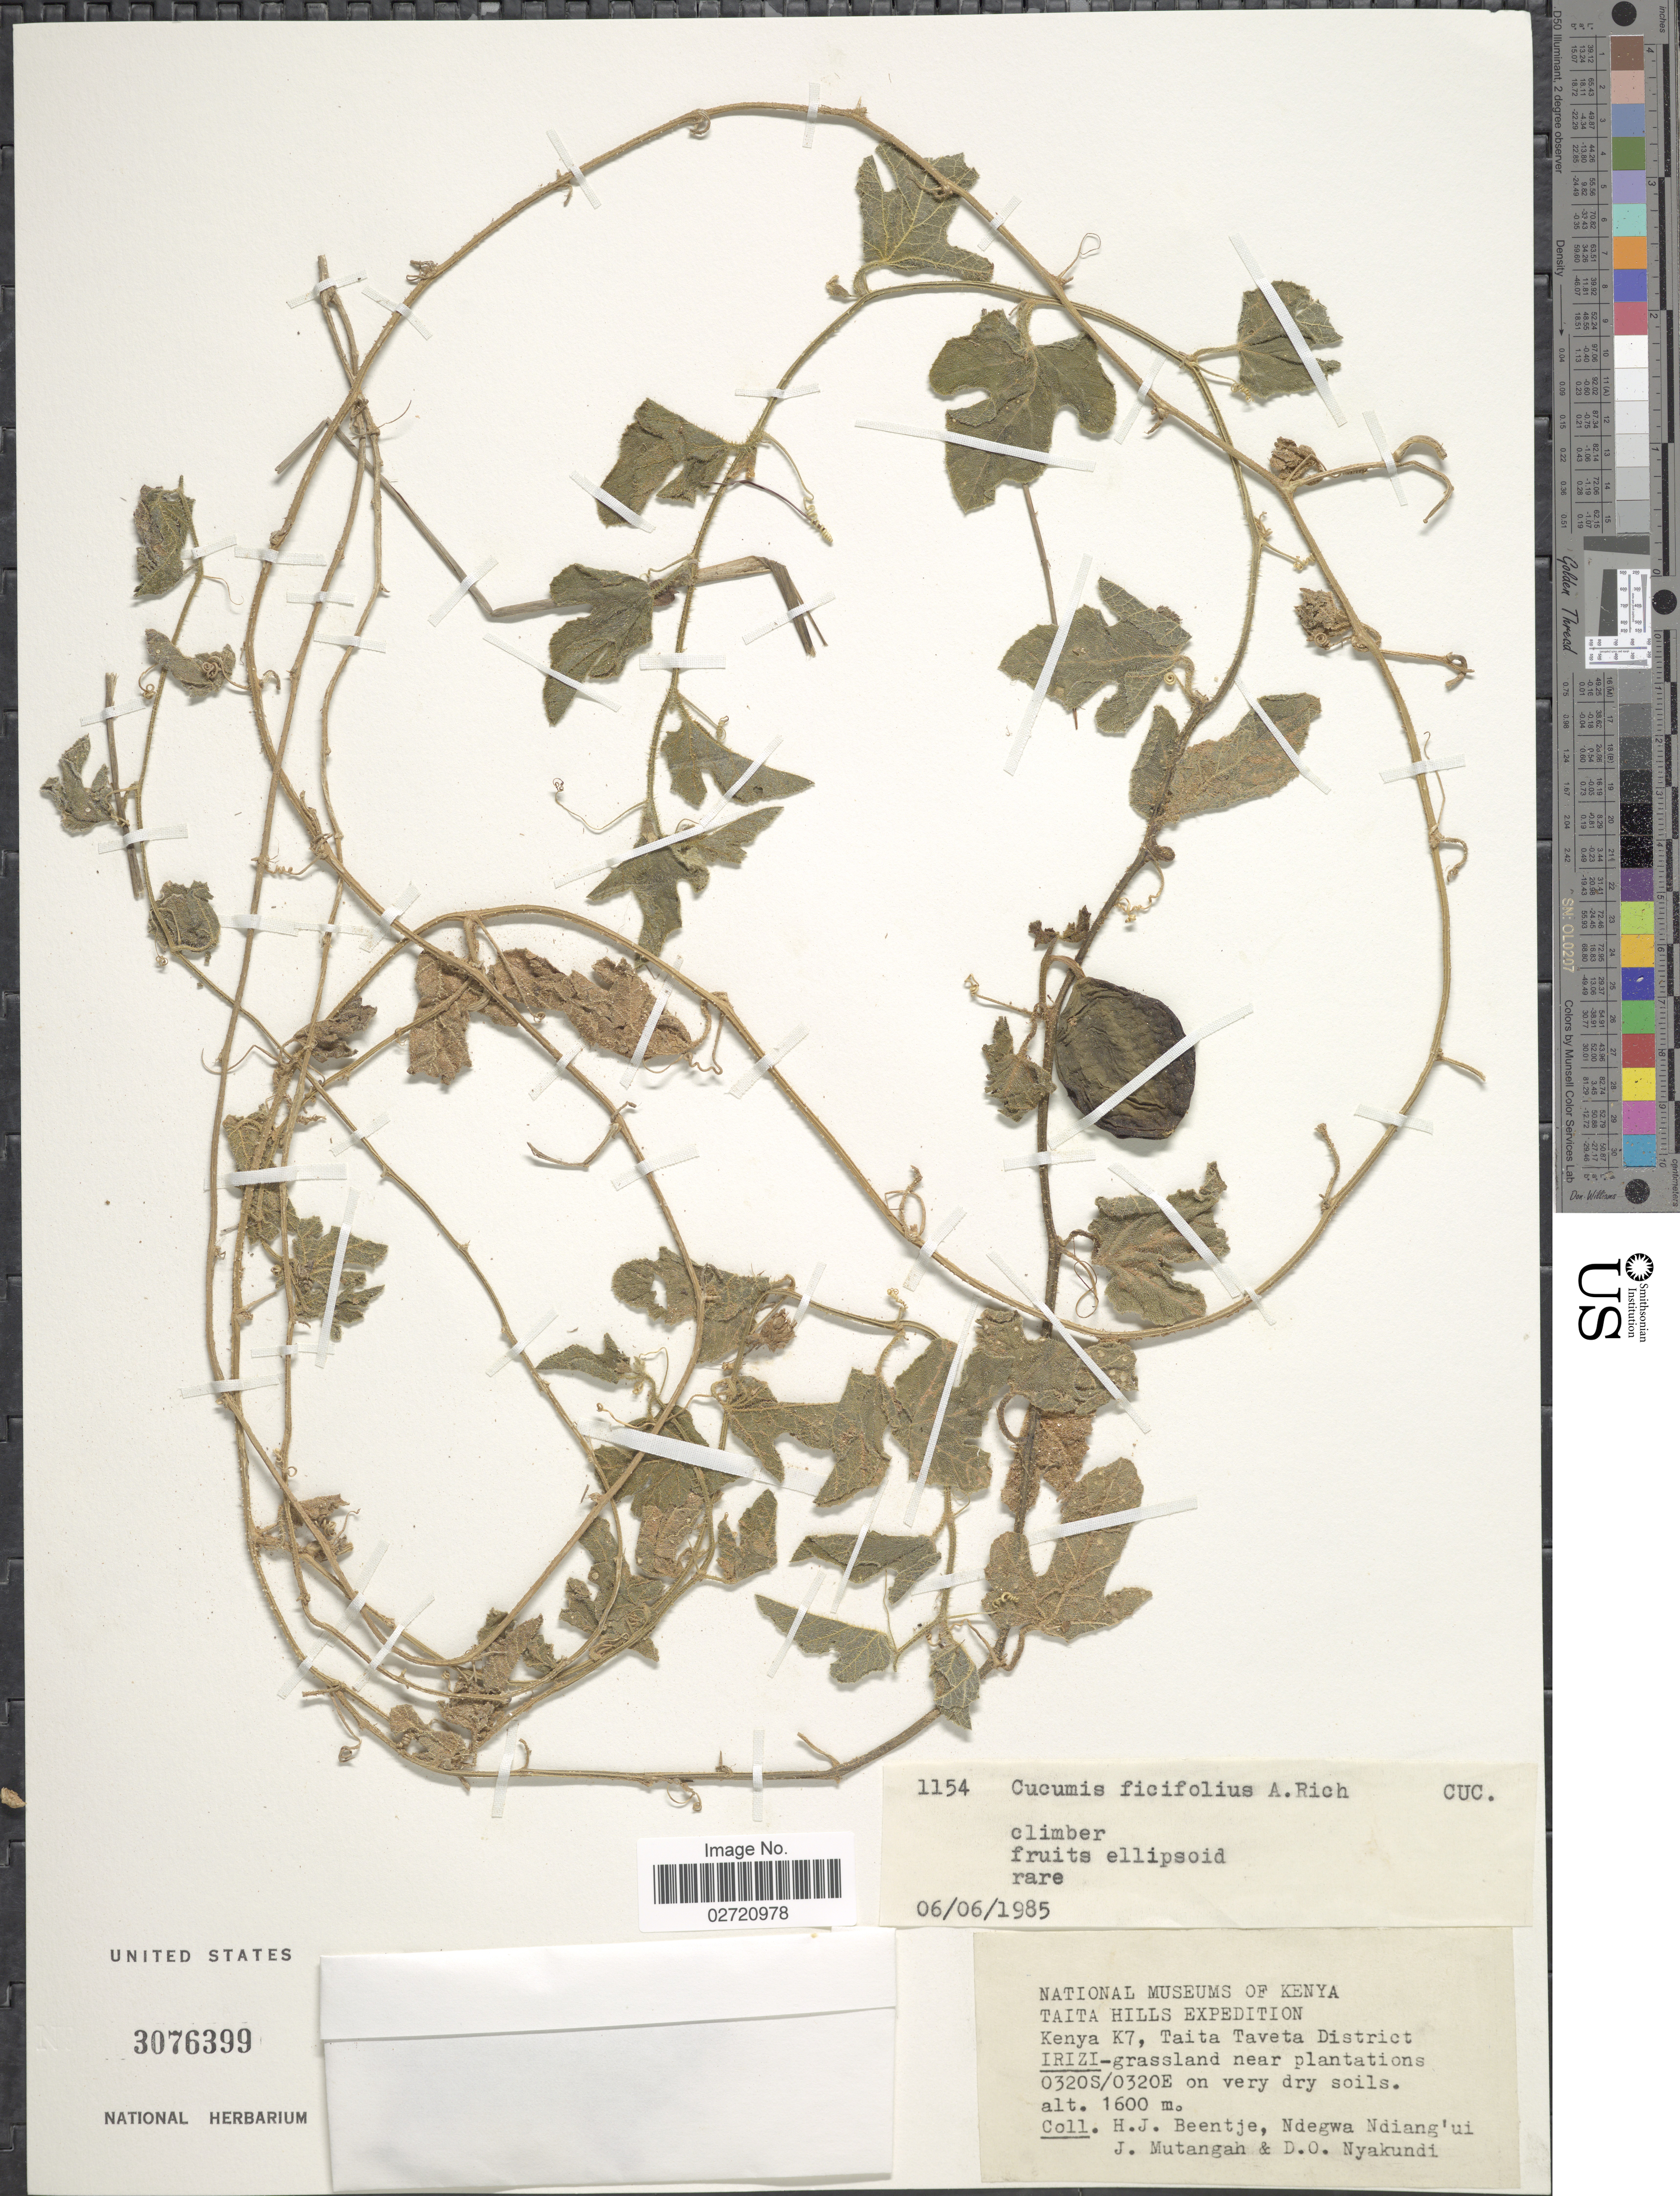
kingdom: Plantae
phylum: Tracheophyta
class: Magnoliopsida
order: Cucurbitales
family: Cucurbitaceae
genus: Cucumis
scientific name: Cucumis ficifolius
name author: A. Rich.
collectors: H. J. Beentje, Ndegwa Ndiang'ui, J. Mutangah & D. Nyakundi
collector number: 1154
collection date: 1985-06-06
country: Kenya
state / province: Taita Taveta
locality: Taita Hills. Kenya K7. Irizi-grassland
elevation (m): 1600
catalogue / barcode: US 3076399